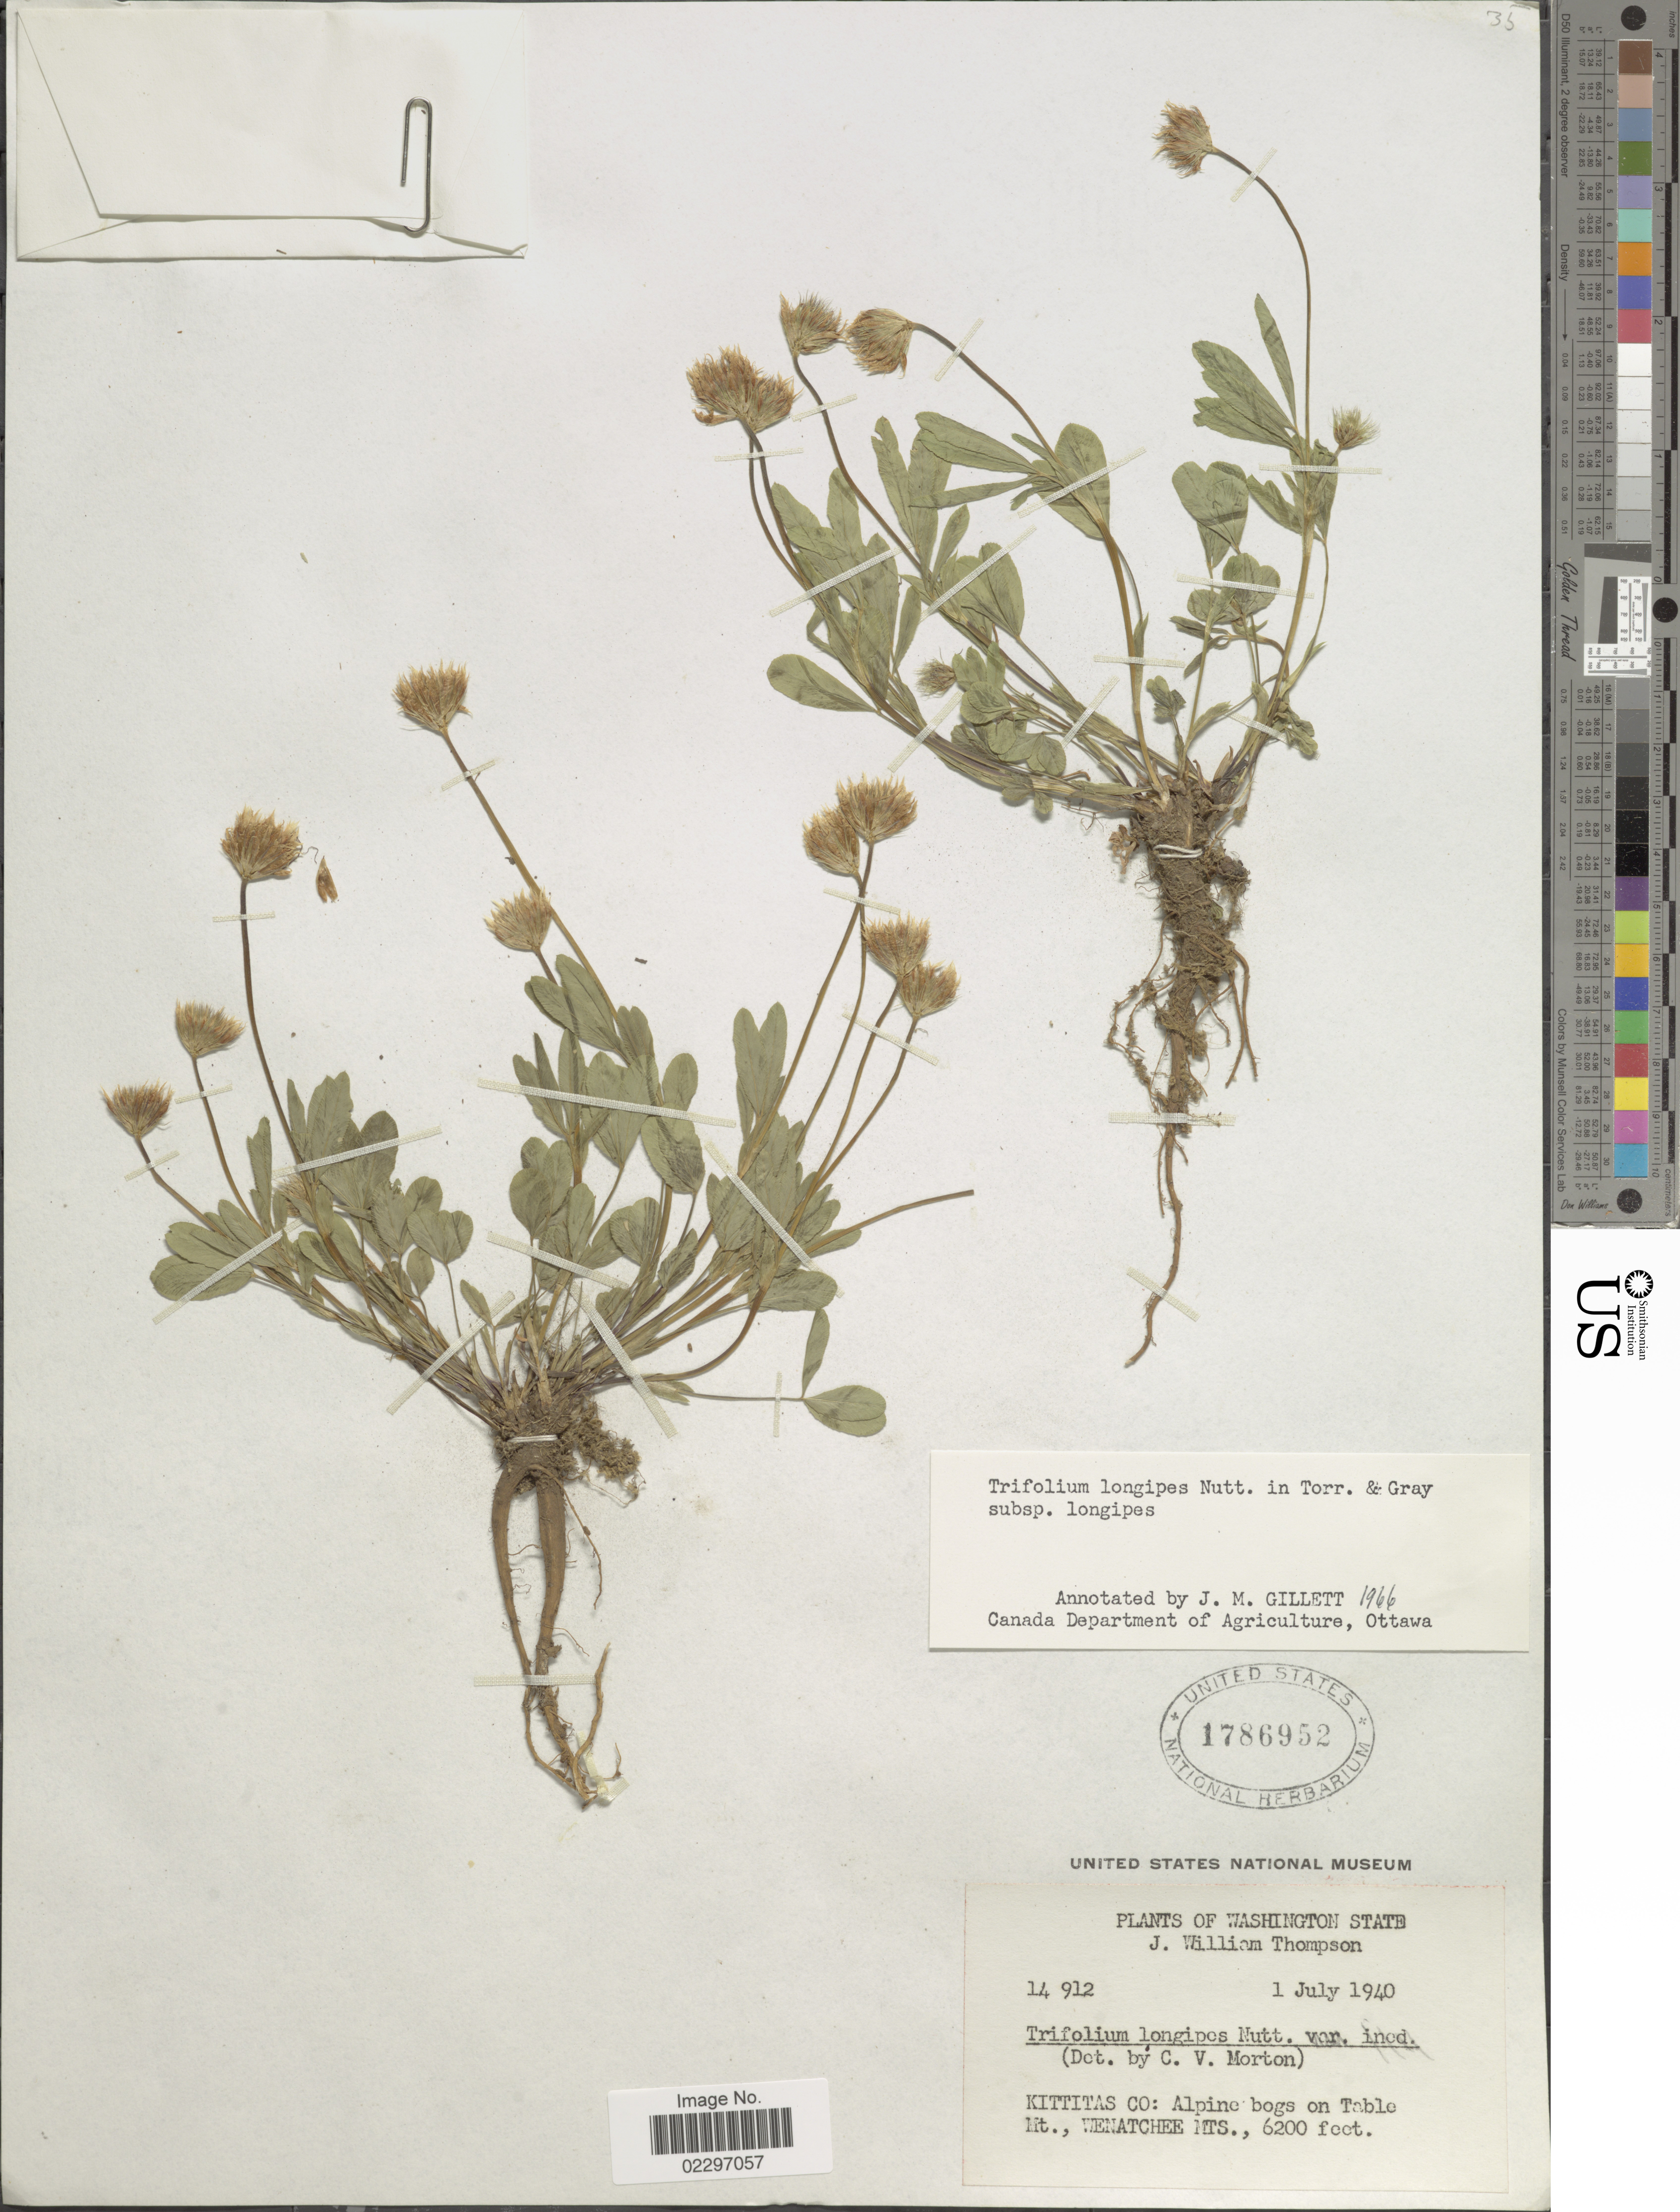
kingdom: Plantae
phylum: Tracheophyta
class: Magnoliopsida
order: Fabales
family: Fabaceae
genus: Trifolium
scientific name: Trifolium longipes subsp. longipes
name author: Nutt.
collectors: J. W. Thompson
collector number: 14912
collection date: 1940-07-01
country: United States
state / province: Washington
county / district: Kittitas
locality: Kittitas Co: Alpine bogs on Table Mt., Wenatchee Mts.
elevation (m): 1890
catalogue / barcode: US 1786952